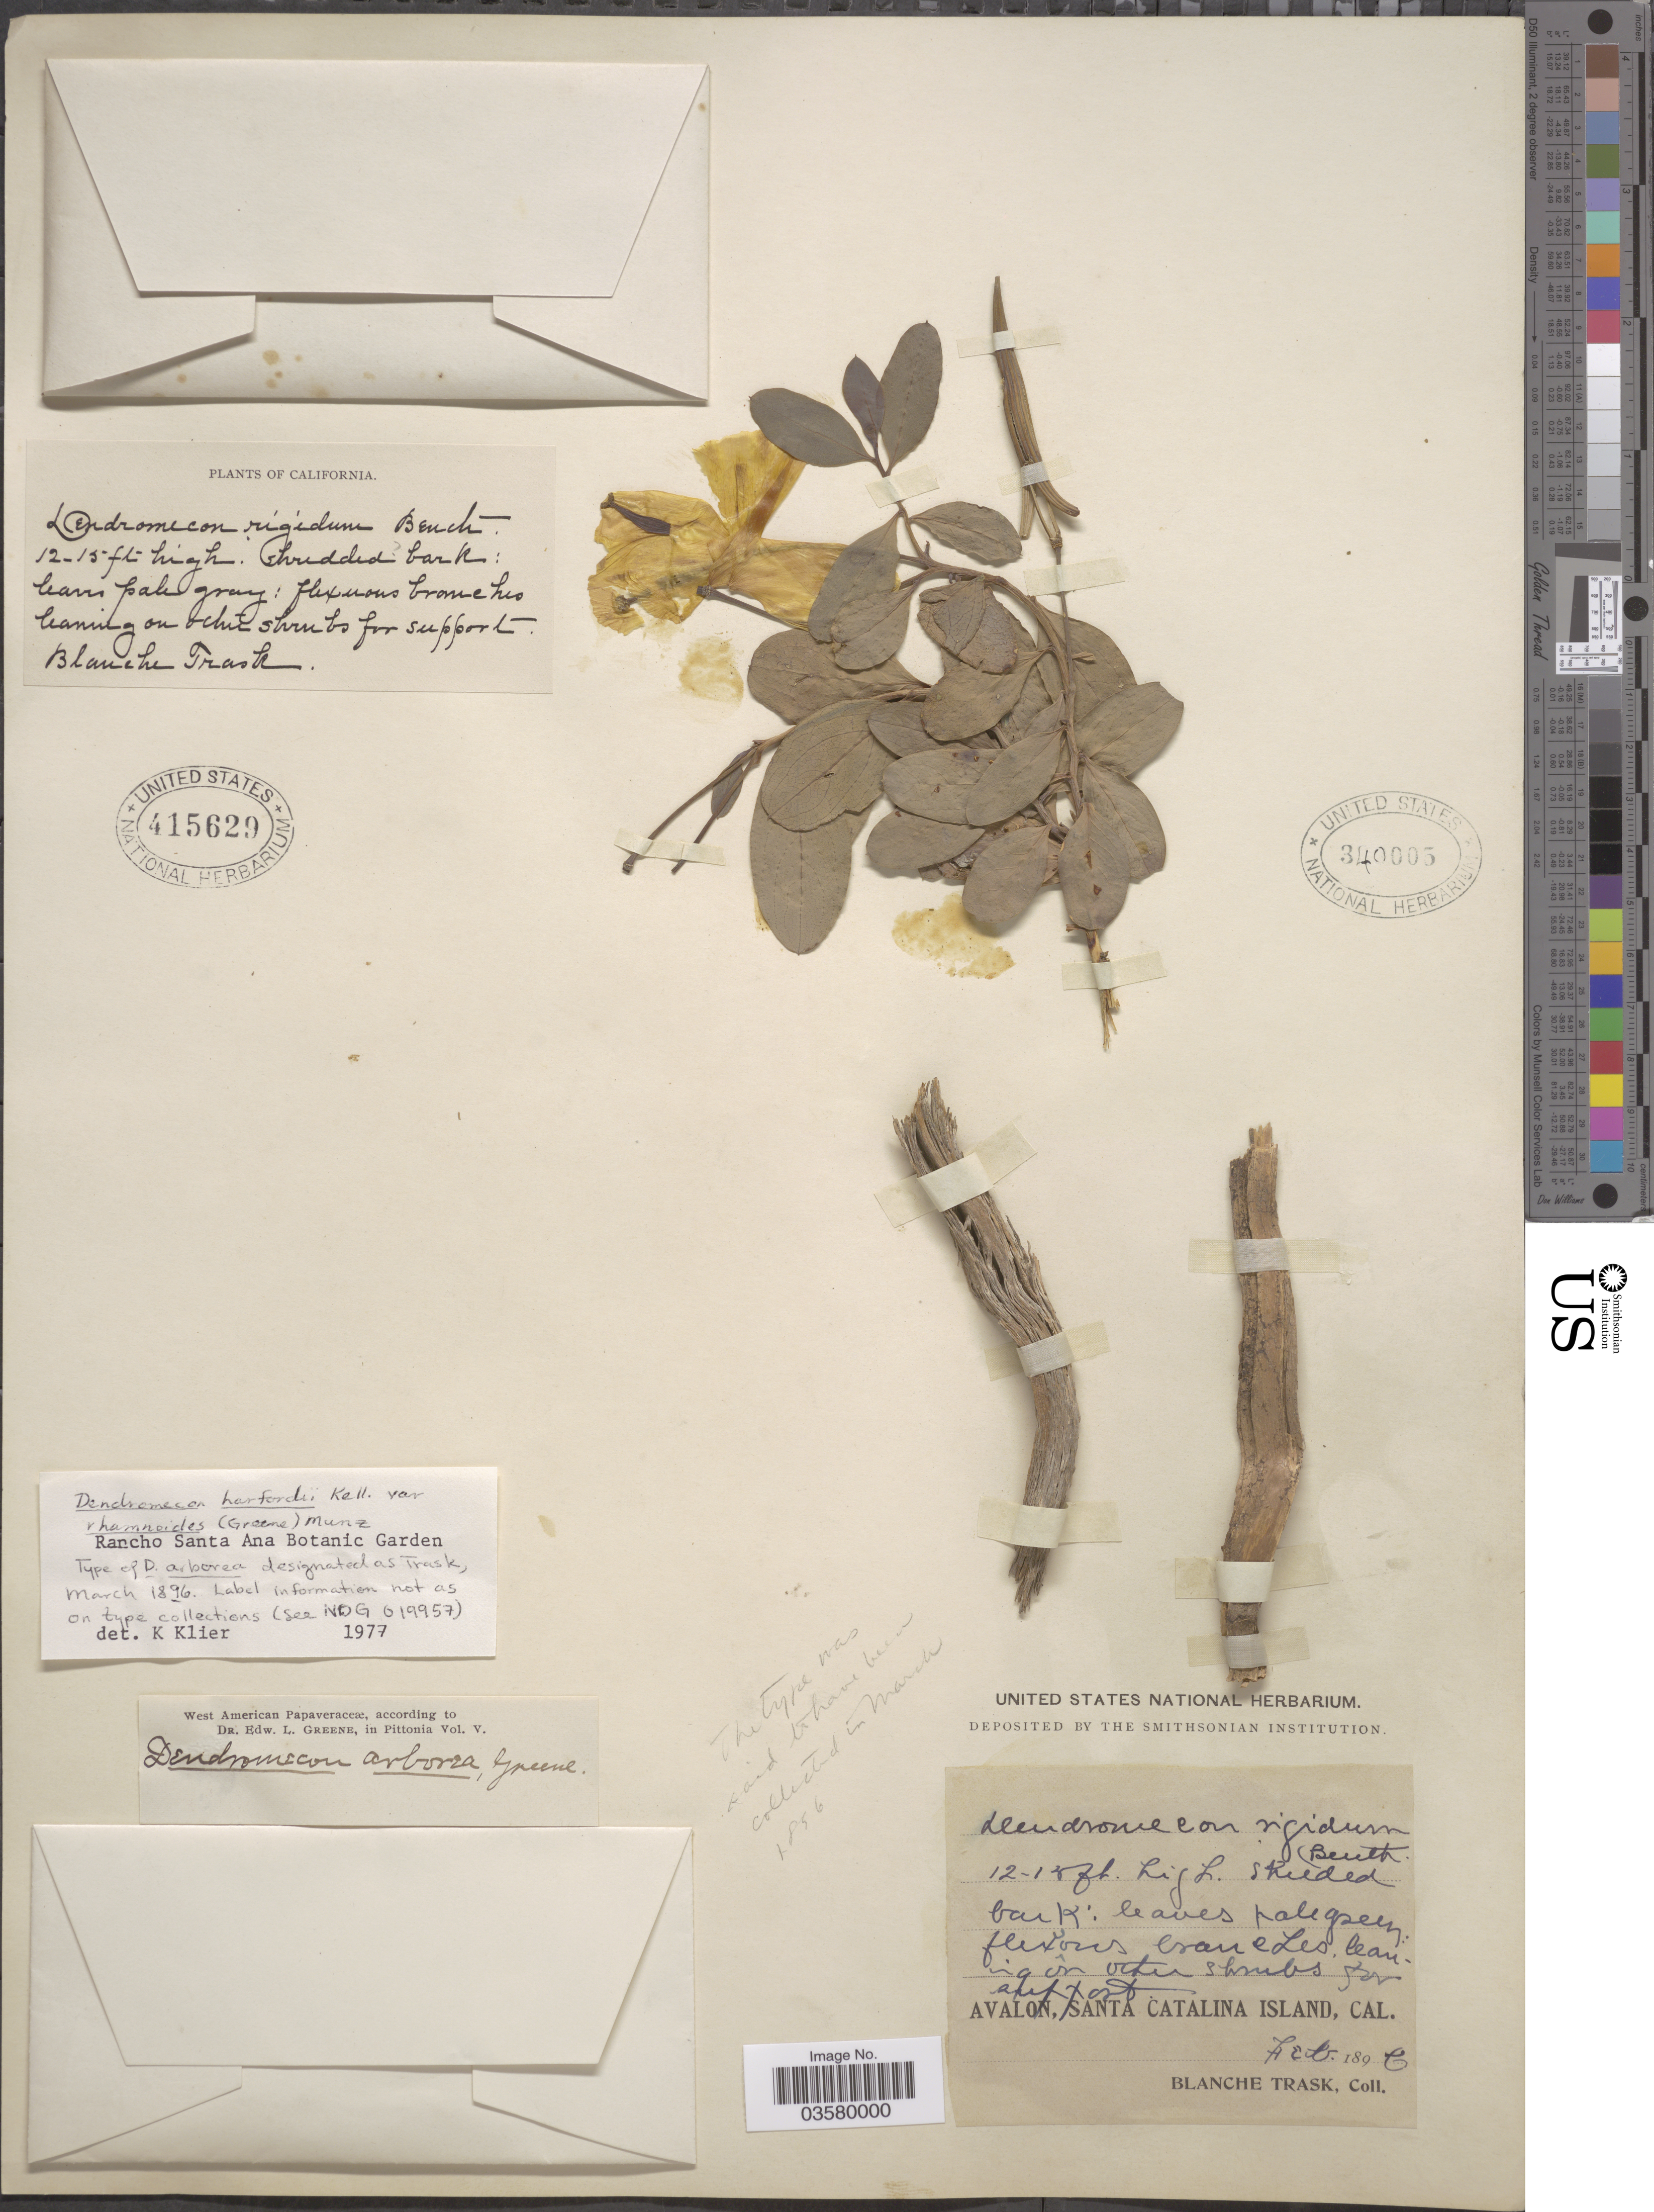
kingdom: Plantae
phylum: Tracheophyta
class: Magnoliopsida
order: Ranunculales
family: Papaveraceae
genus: Dendromecon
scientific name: Dendromecon rigida subsp. rhamnoides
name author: (Greene) Thorne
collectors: B. Trask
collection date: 1896-02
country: United States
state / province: California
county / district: Los Angeles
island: Santa Catalina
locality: Avalon, Santa Catalina Island.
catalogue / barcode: US 340005